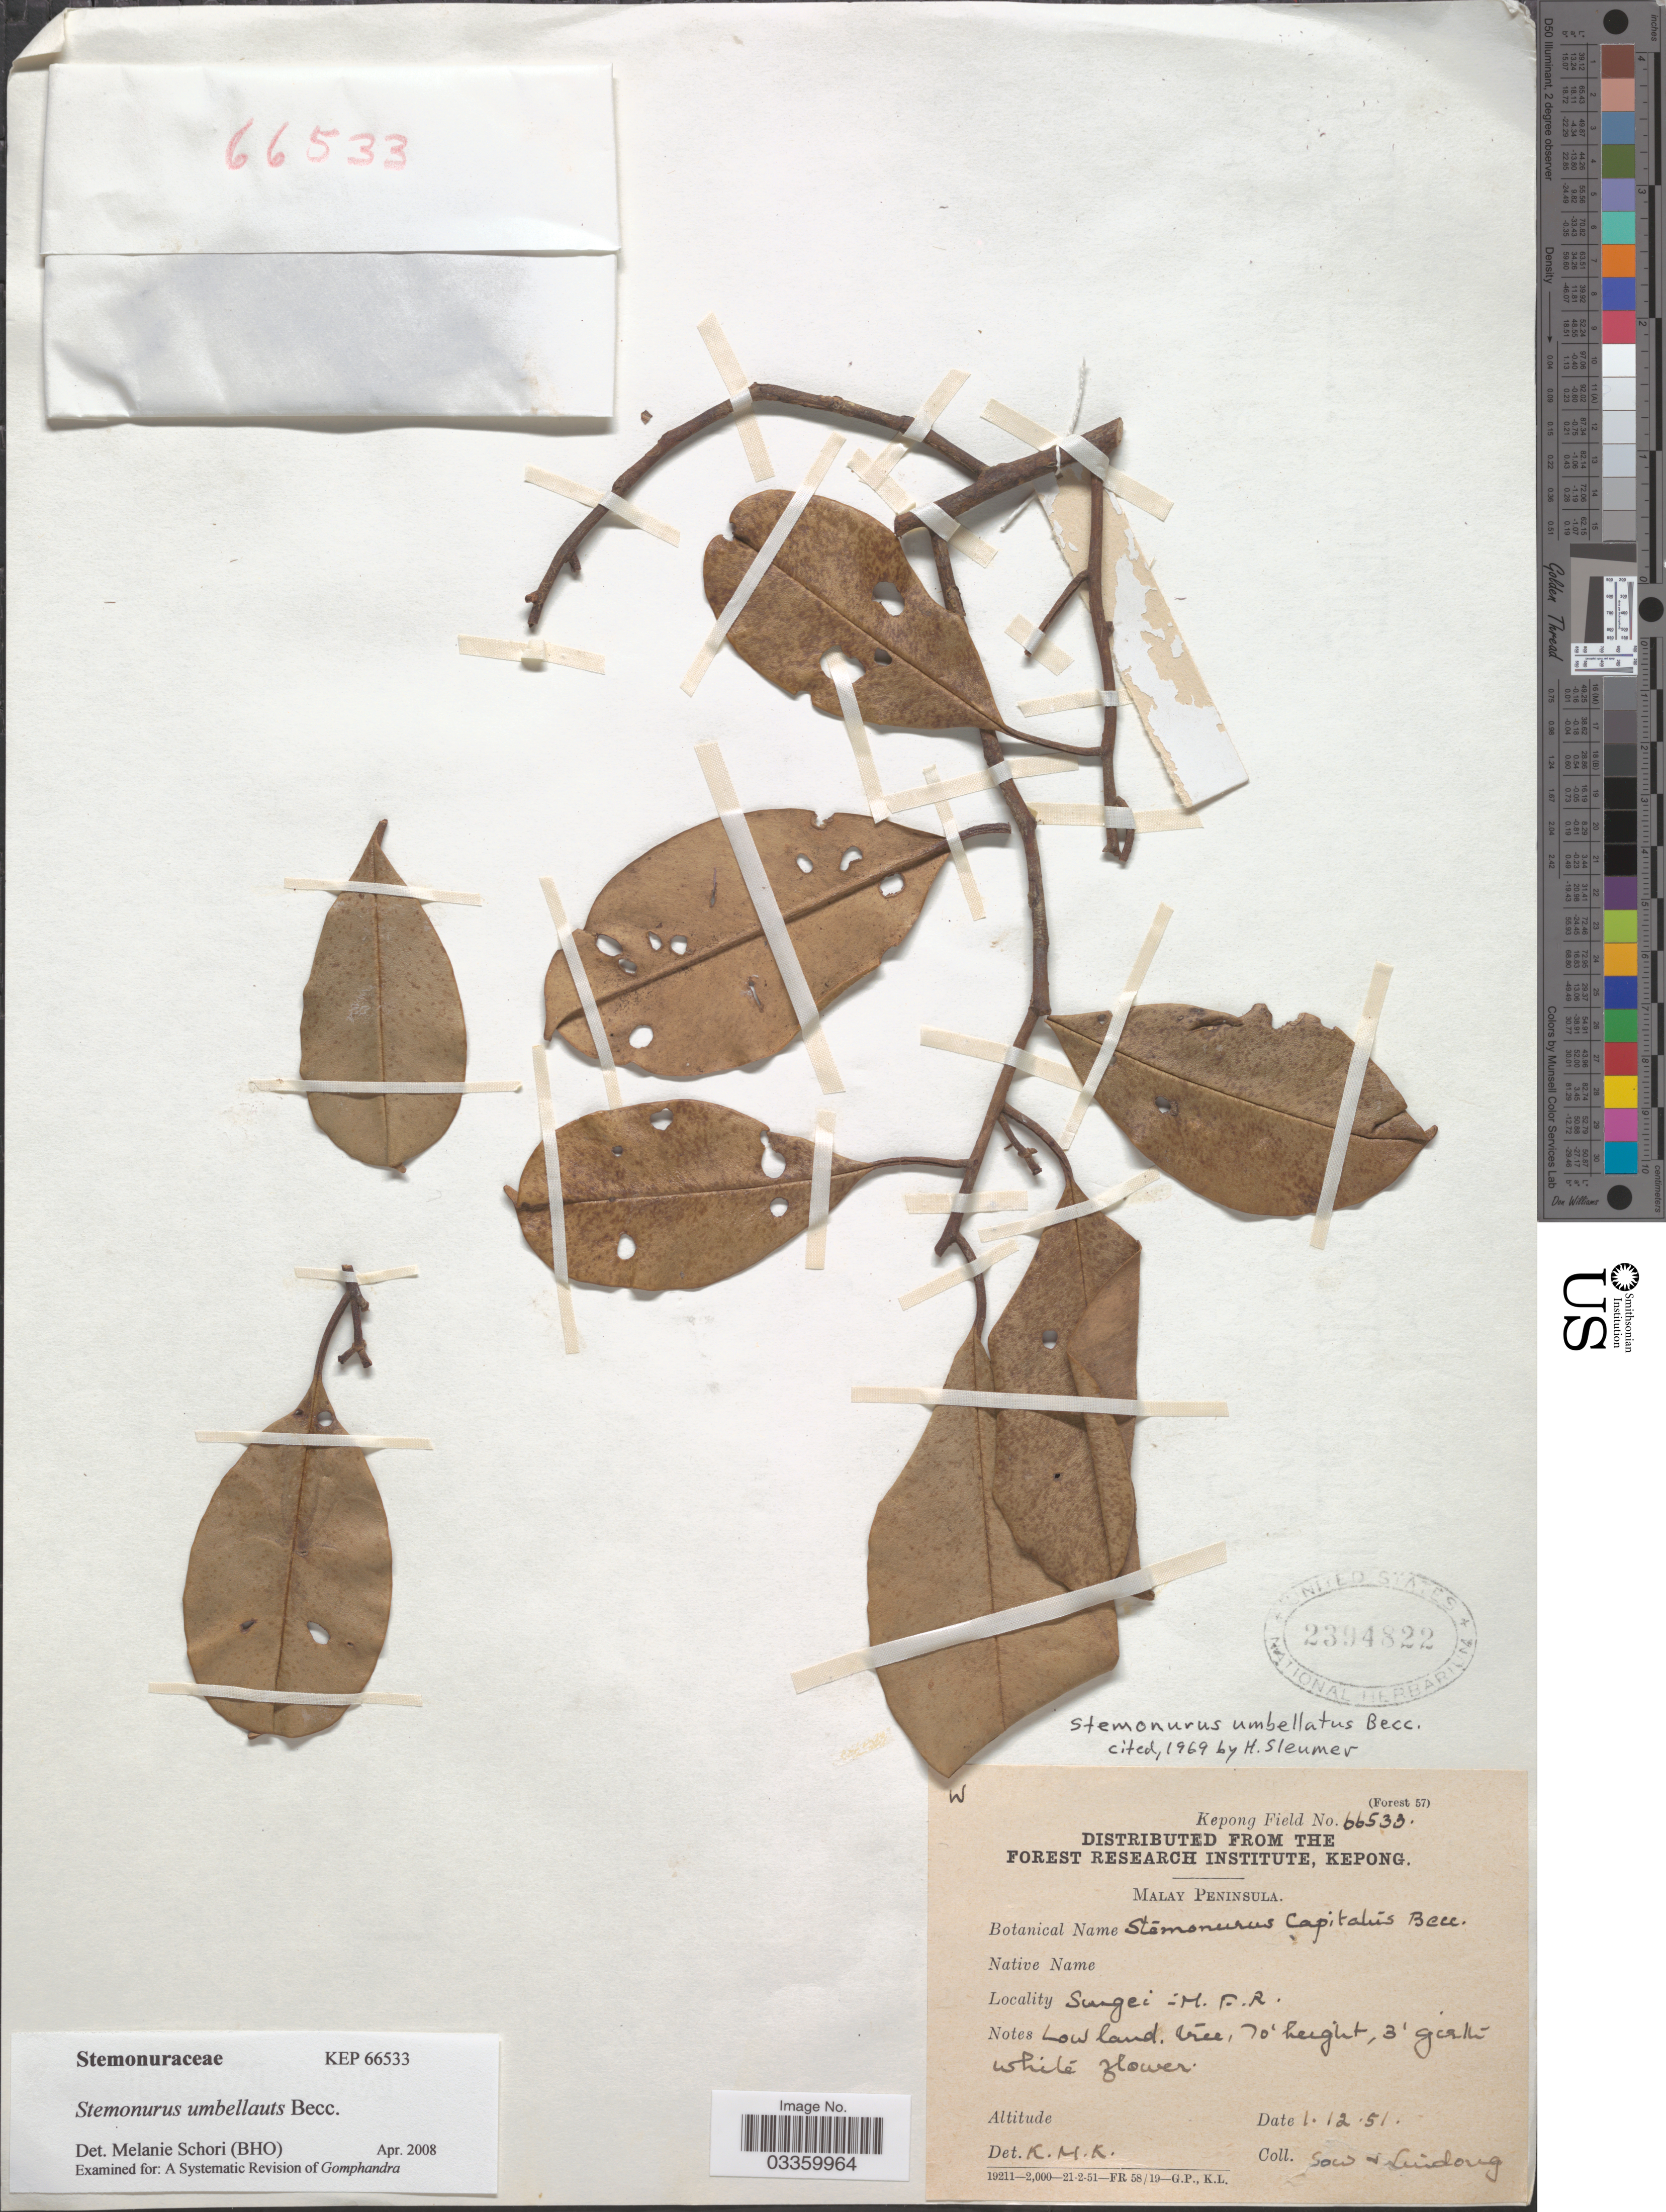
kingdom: Plantae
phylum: Tracheophyta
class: Magnoliopsida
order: Cardiopteridales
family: Stemonuraceae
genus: Stemonurus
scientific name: Stemonurus umbellatus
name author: Becc.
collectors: -. Sow & Collector illegible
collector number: Kepong Field 66533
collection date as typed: Transcribed d/m/y: 1/12/51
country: Malaysia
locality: Malay Peninsula. Sungei- M.F.R. [interpreted]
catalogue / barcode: US 2394822